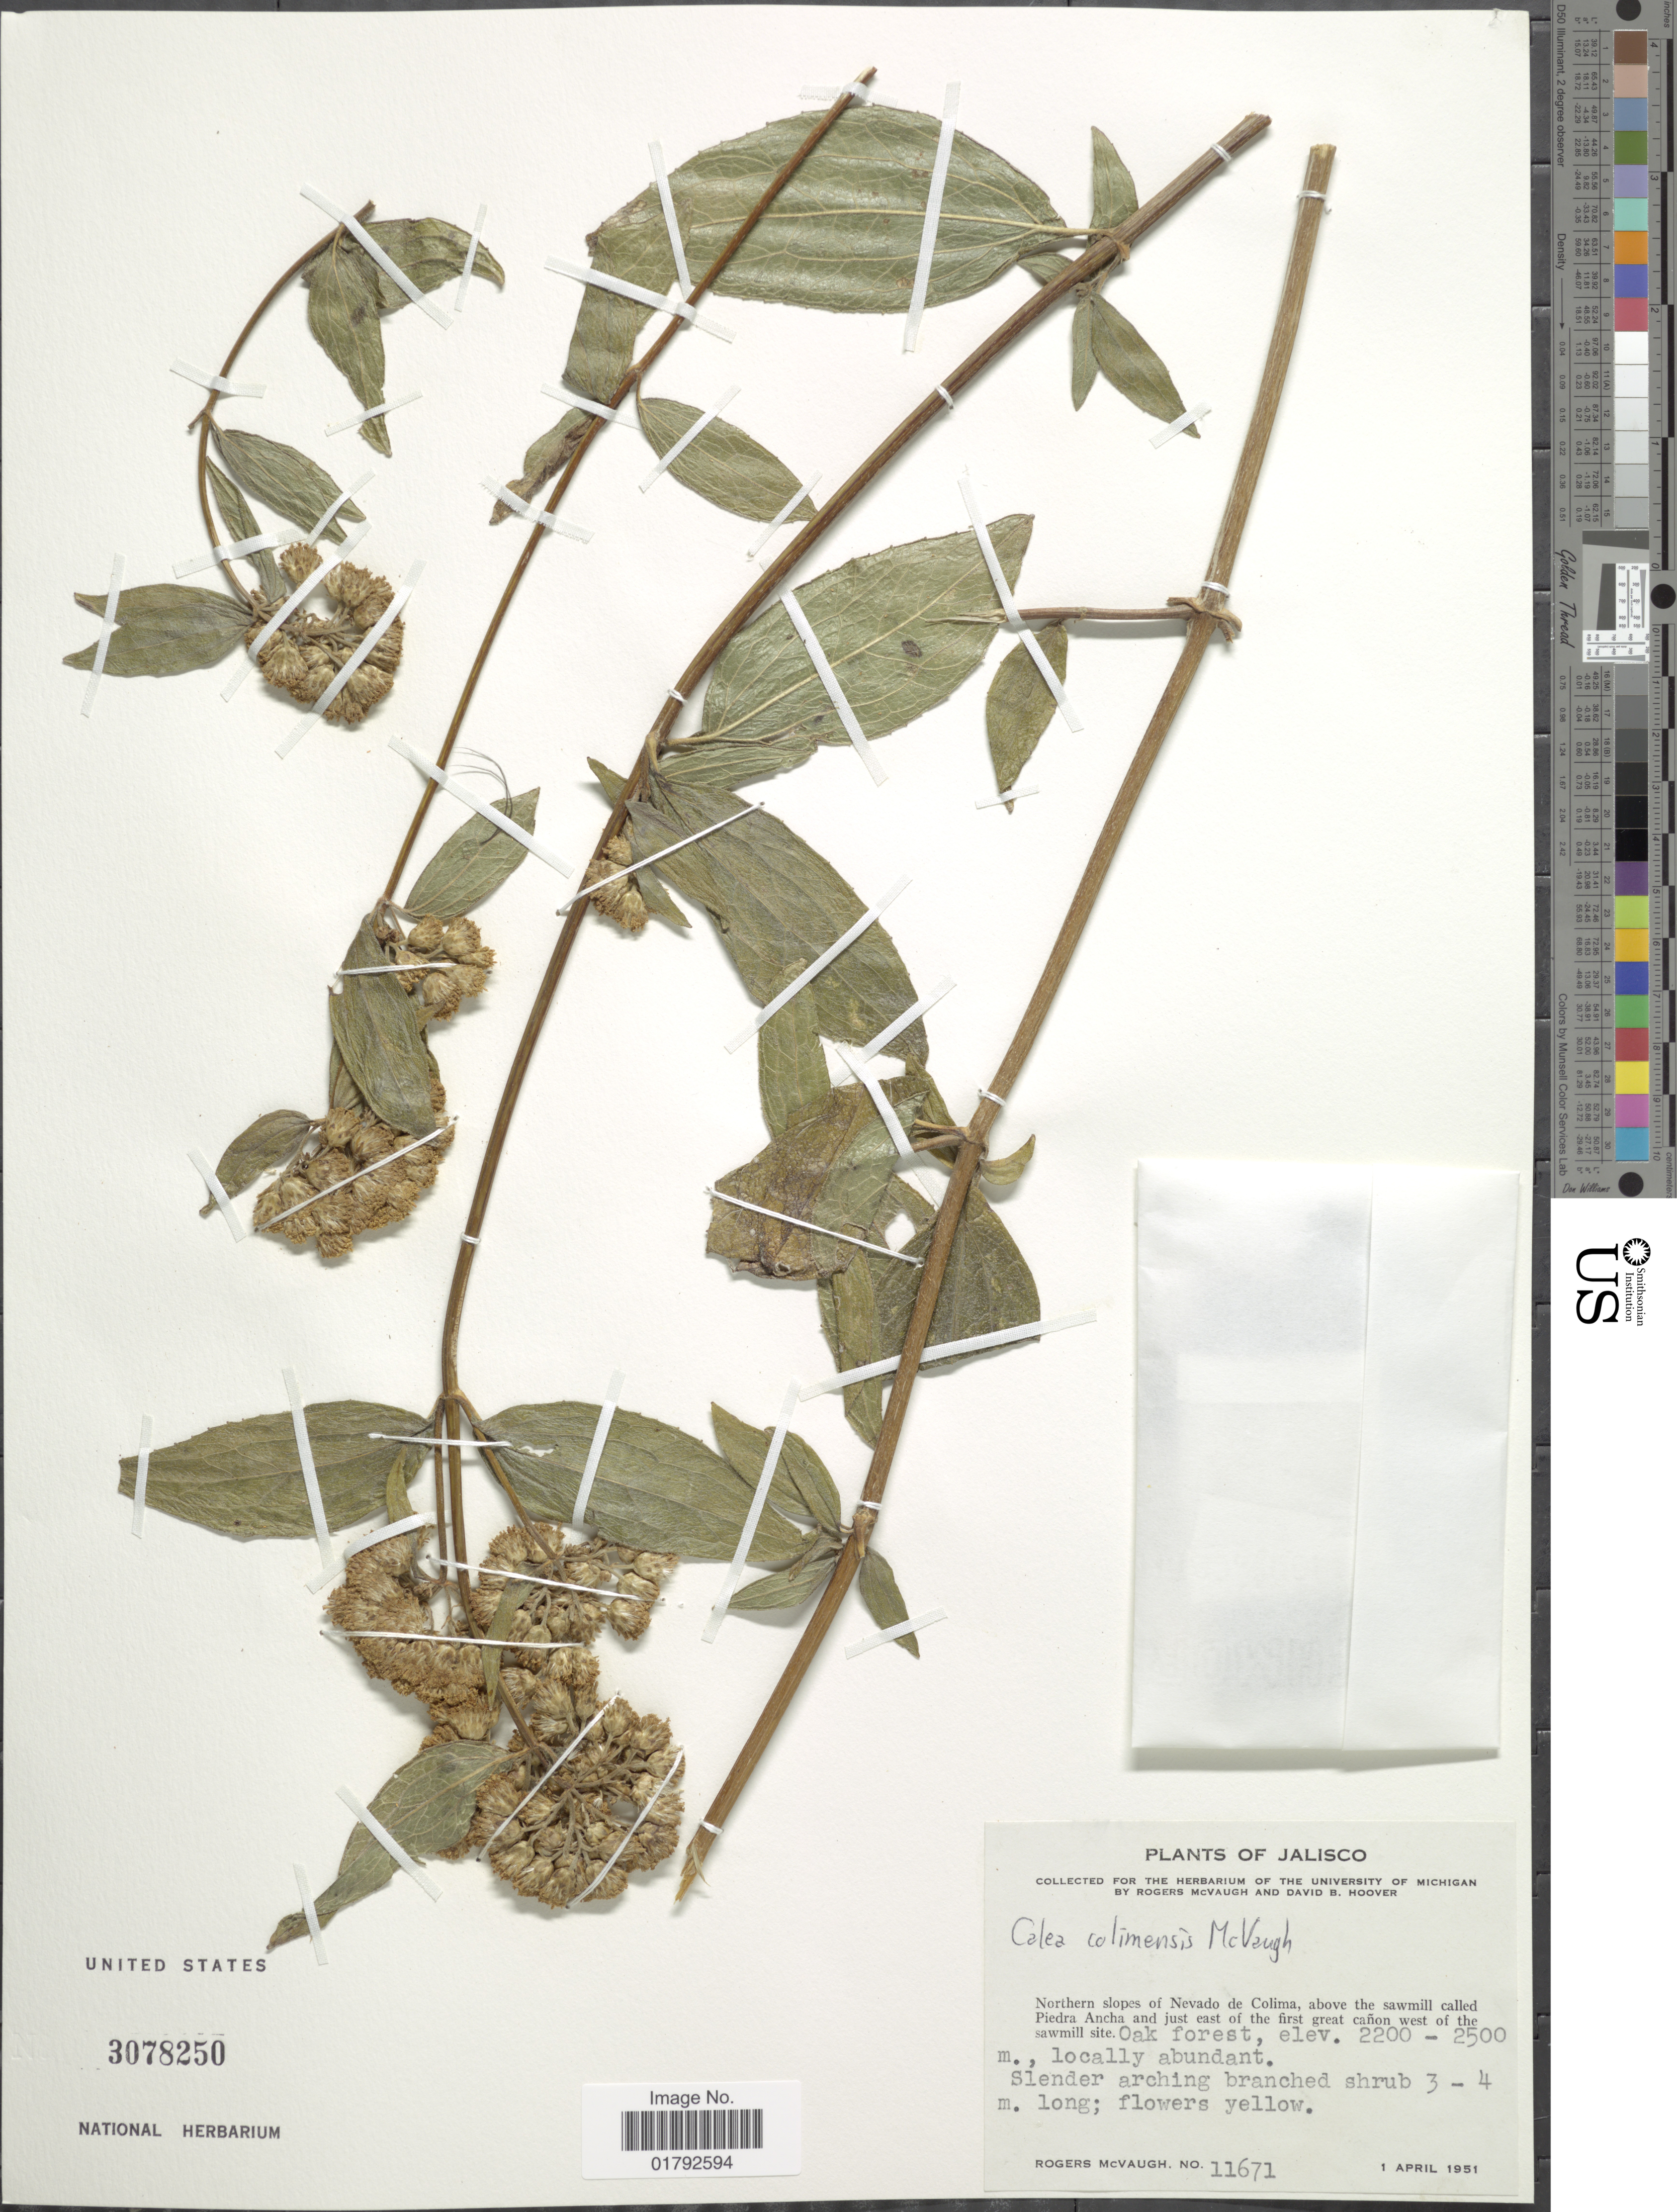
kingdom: Plantae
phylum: Tracheophyta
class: Magnoliopsida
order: Asterales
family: Asteraceae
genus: Alloispermum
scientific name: Alloispermum colimensis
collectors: R. McVaugh & D. B. Hoover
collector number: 11671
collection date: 1951-04-01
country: Mexico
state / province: Jalisco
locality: Northwestern slopes of Nevado de Colima, above the sawmill called Piedra Ancha and just east of the first great canon west of the sawmill site, oak forest.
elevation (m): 2200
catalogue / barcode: US 3078250